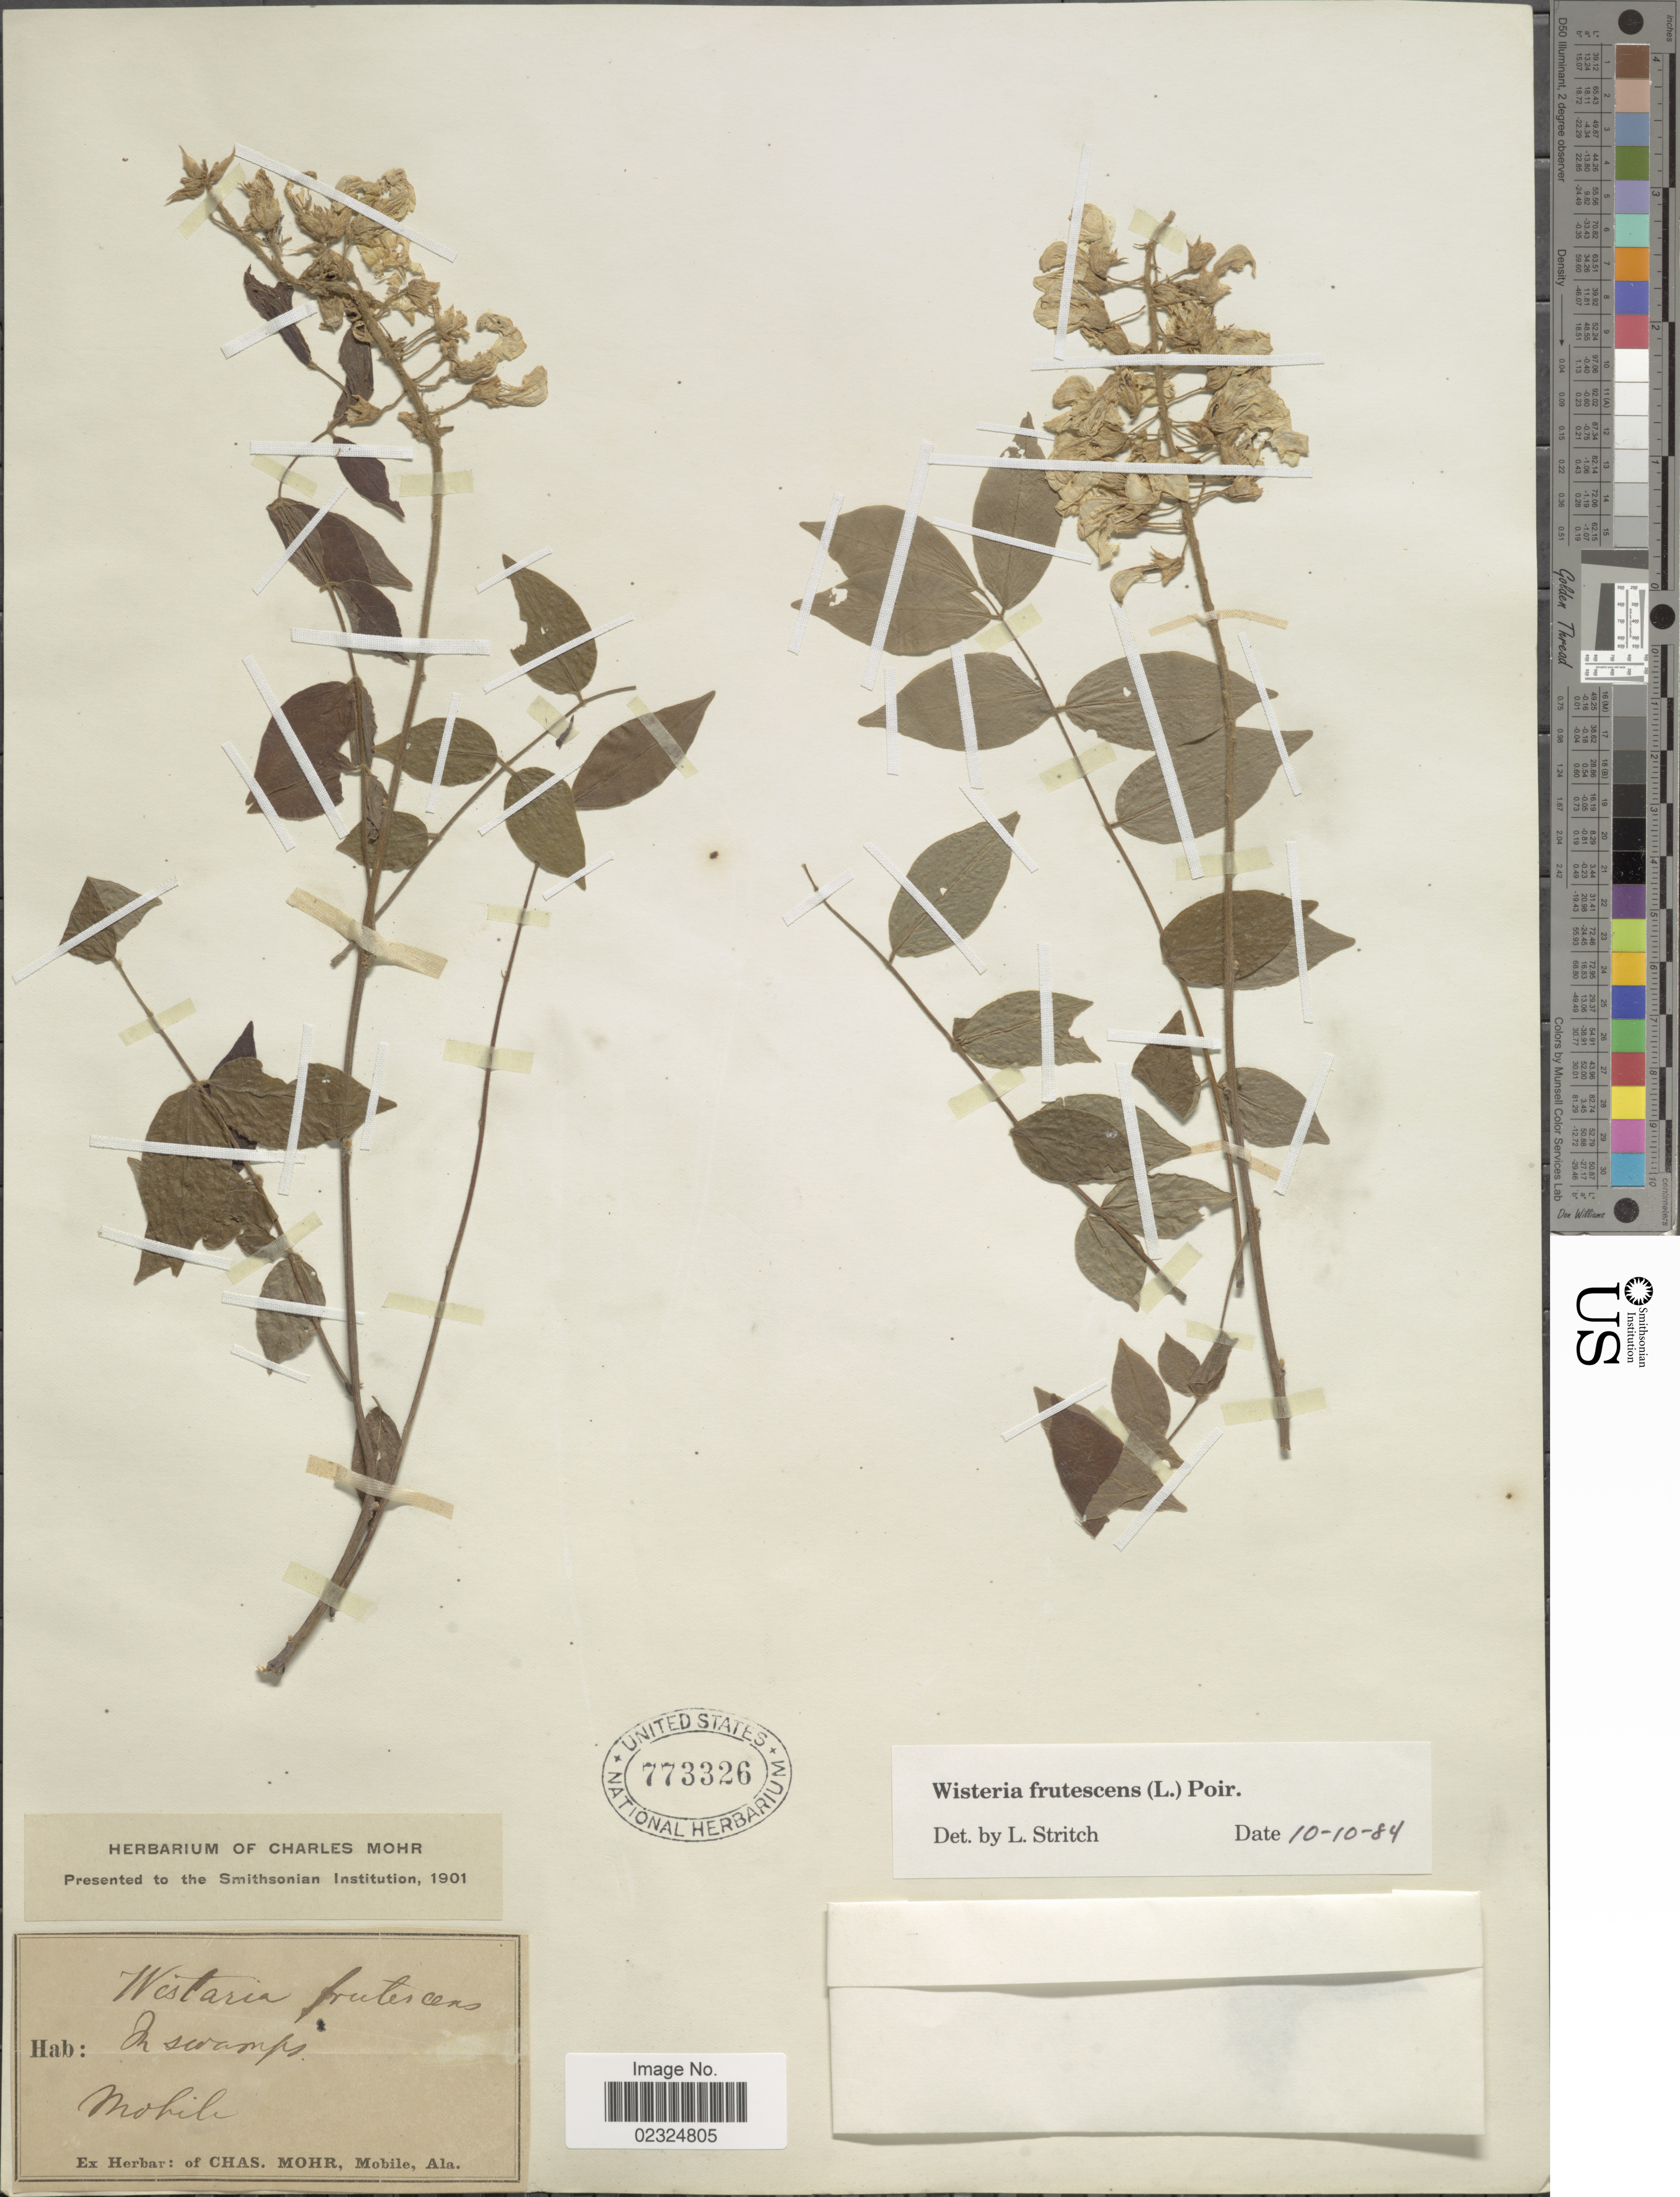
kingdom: Plantae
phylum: Tracheophyta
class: Magnoliopsida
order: Fabales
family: Fabaceae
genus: Wisteria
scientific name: Wisteria frutescens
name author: (L.) Poir.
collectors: ex herb. Charles Mohr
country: United States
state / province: Alabama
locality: Mobile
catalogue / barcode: US 773326